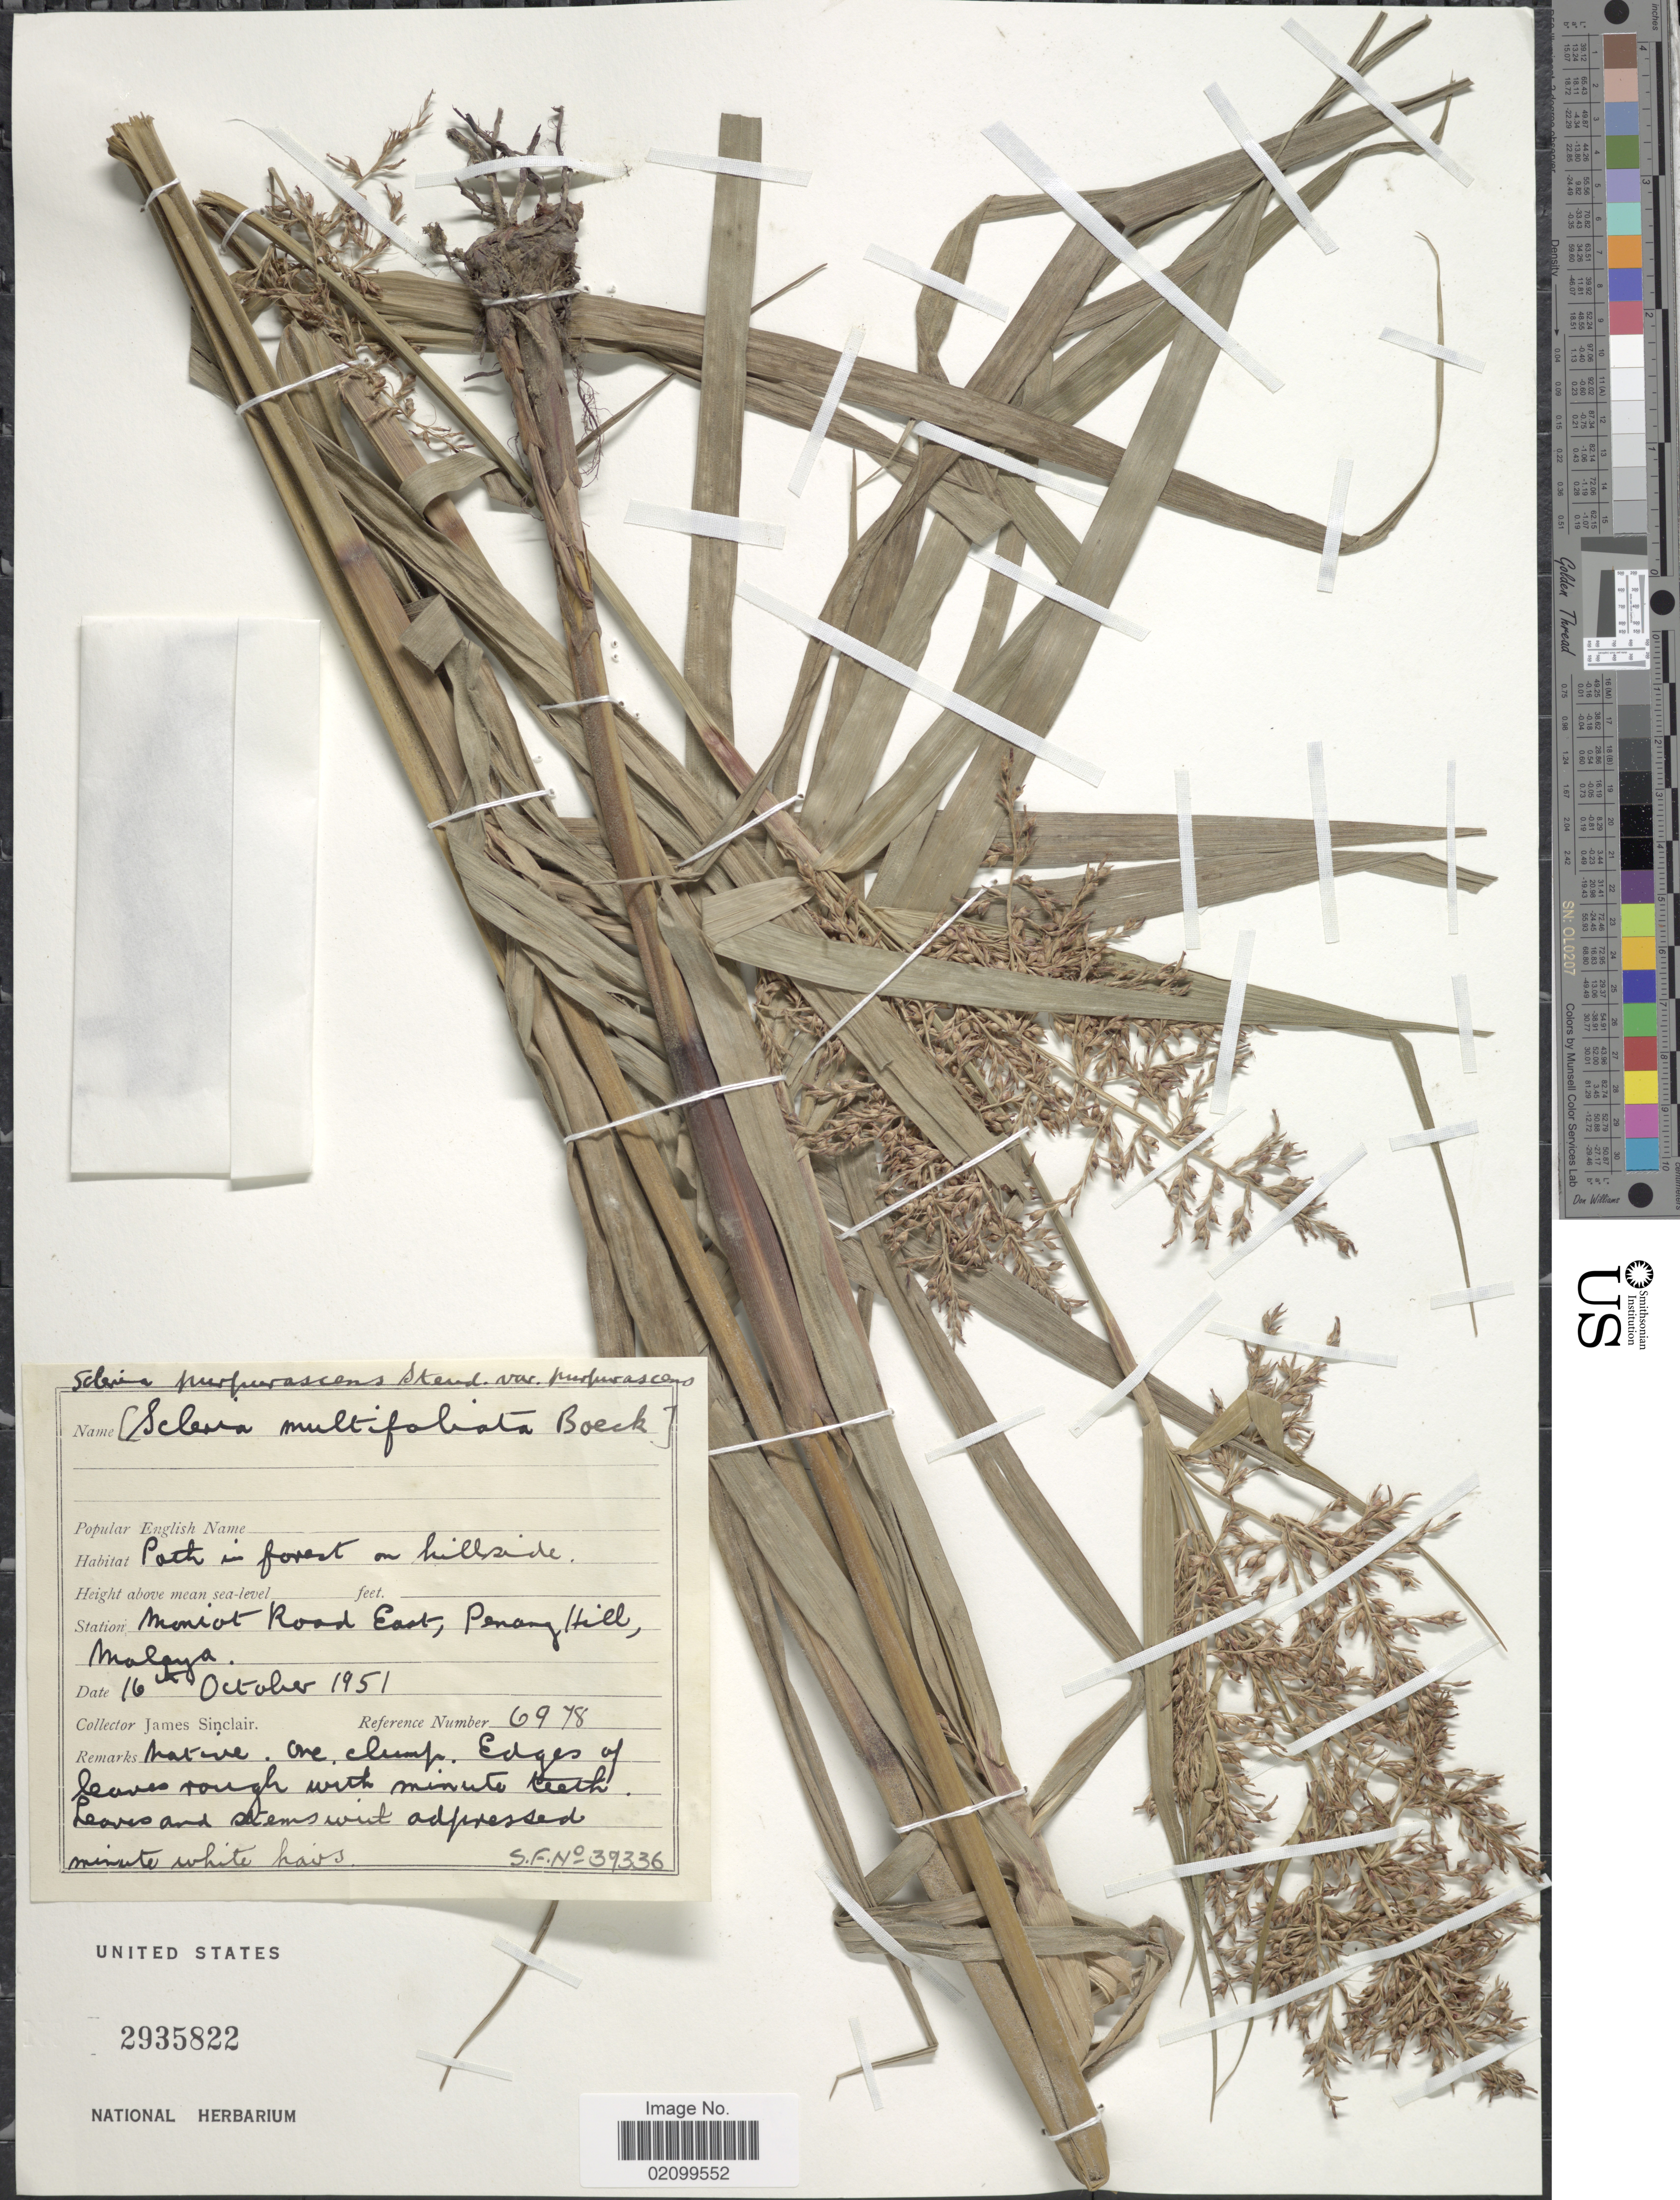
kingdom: Plantae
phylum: Tracheophyta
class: Liliopsida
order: Poales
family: Cyperaceae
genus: Scleria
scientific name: Scleria purpurascens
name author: Steud.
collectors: J. Sinclair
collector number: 6978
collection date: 1951-10-16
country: Malaysia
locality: Moniot Road East, Penang Hill, Malaya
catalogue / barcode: US 2935822